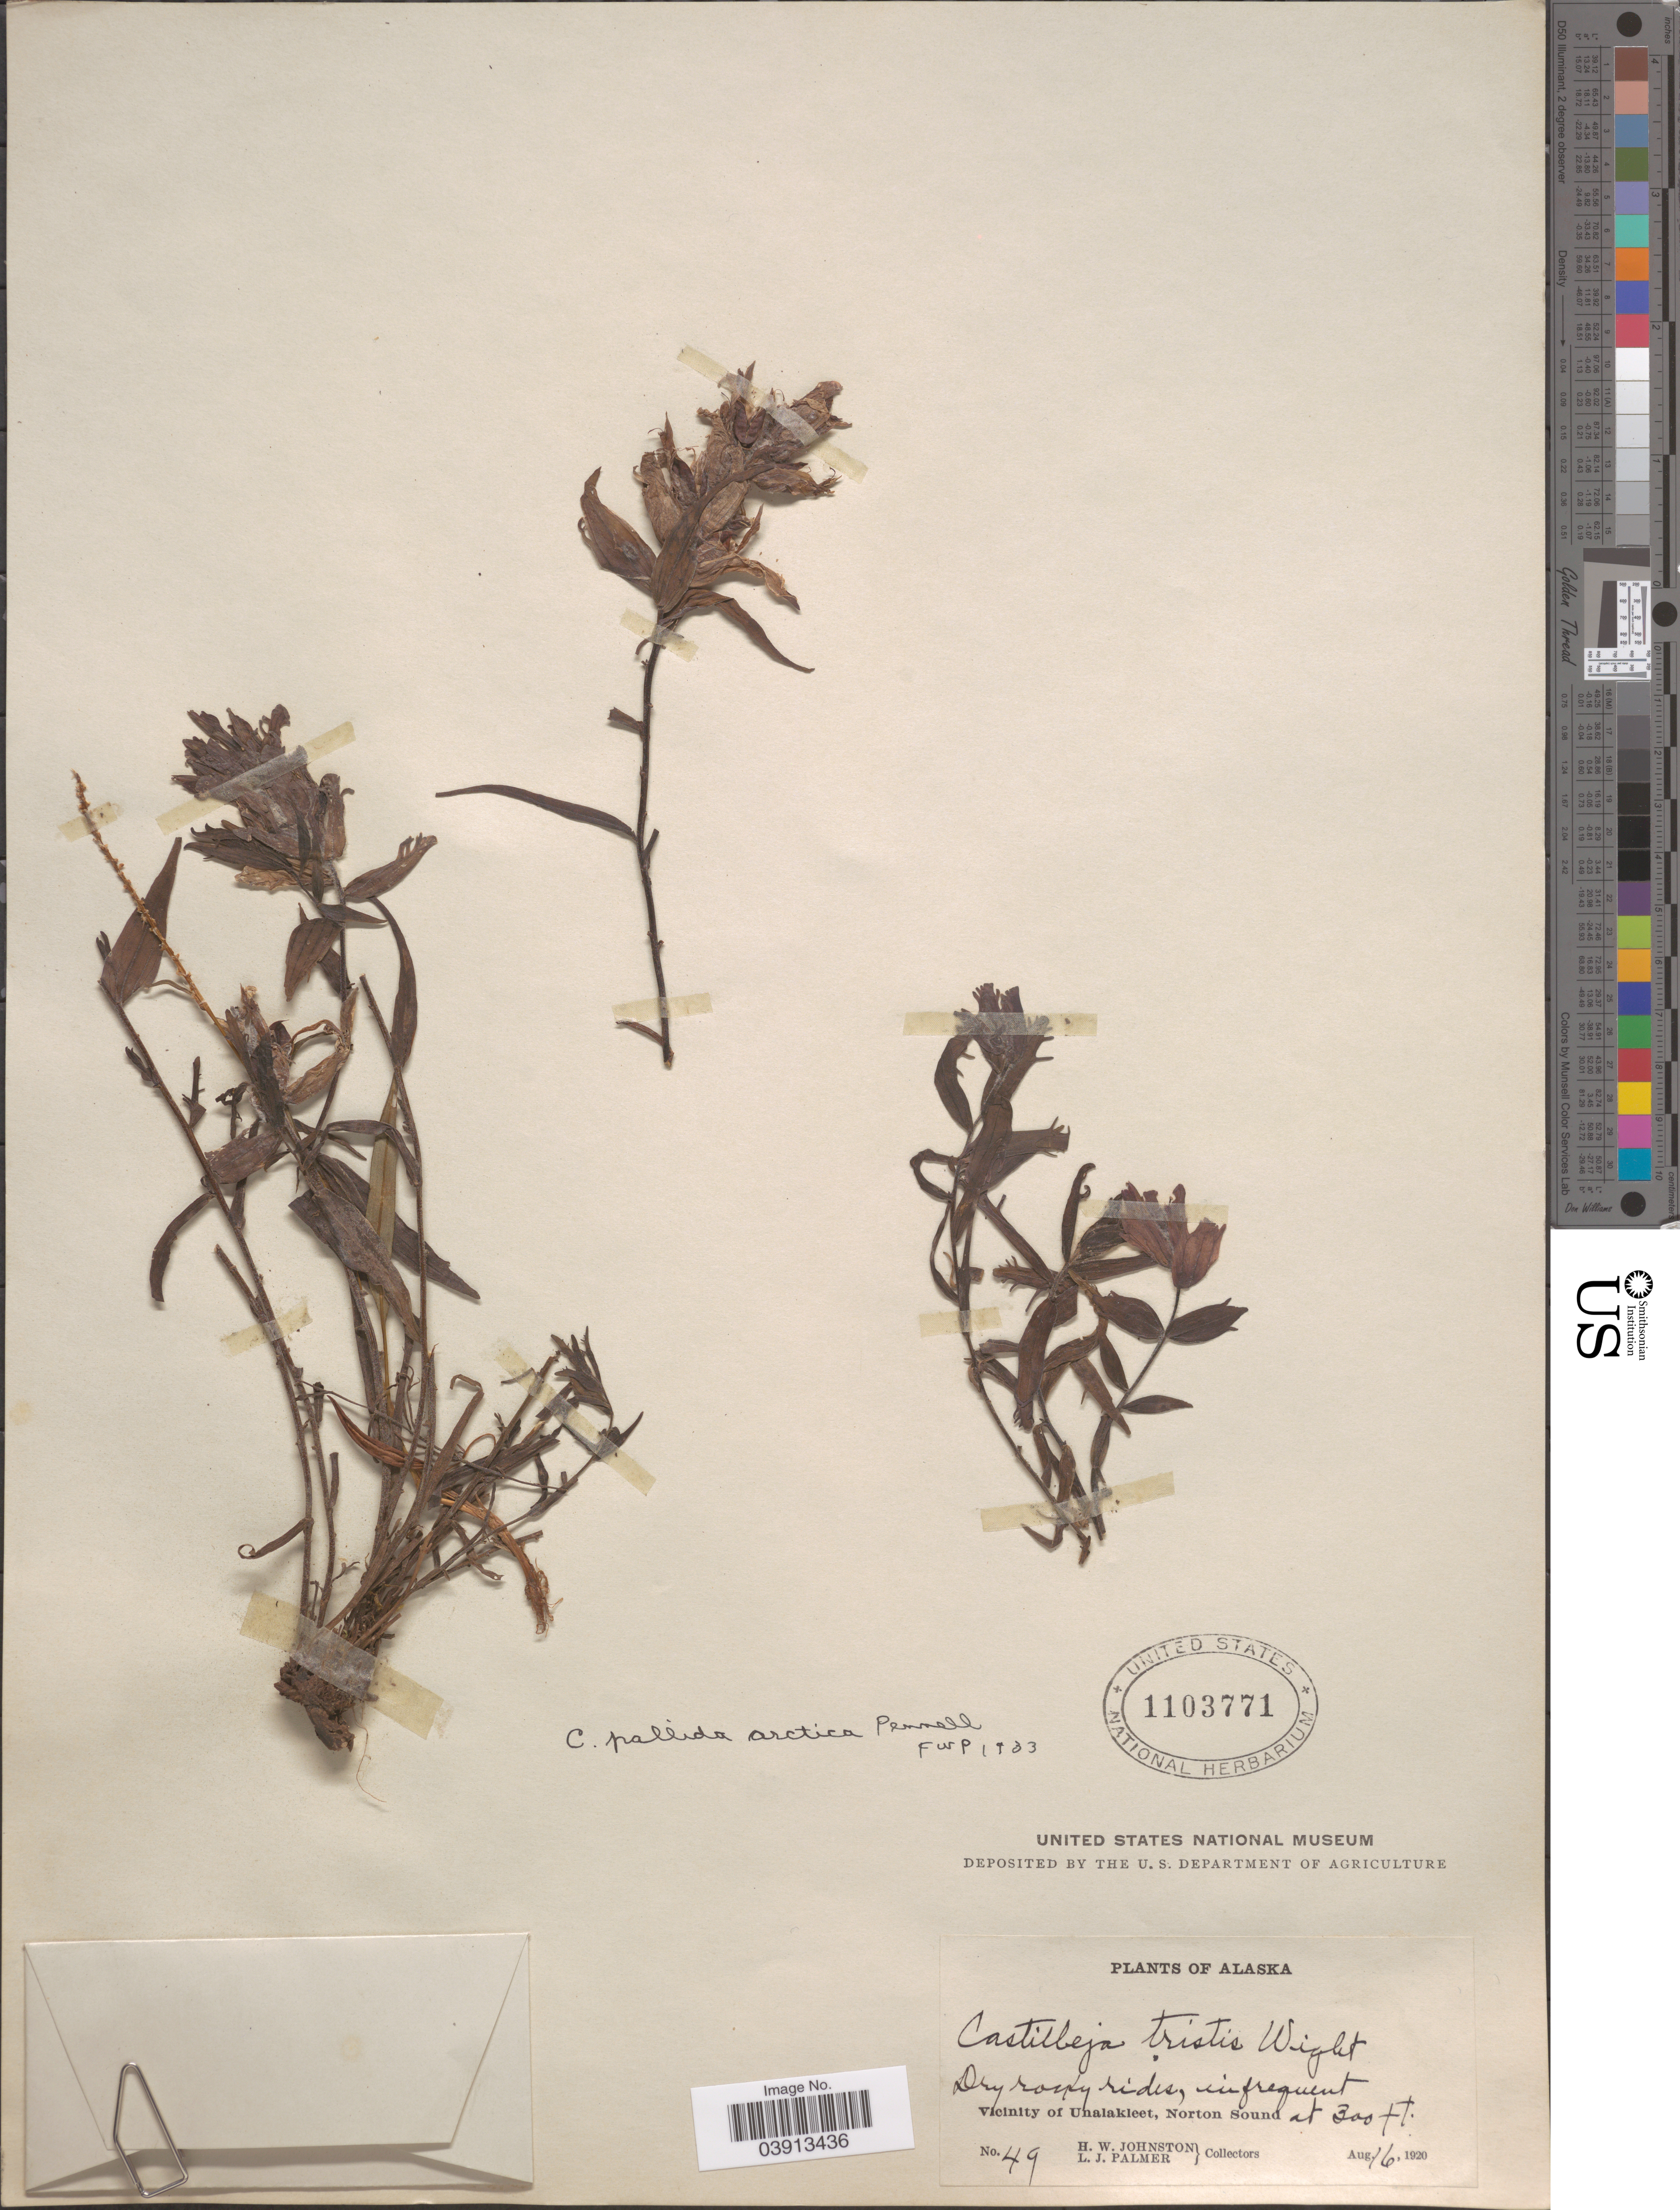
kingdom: Plantae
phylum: Tracheophyta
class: Magnoliopsida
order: Lamiales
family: Orobanchaceae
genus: Castilleja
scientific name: Castilleja pallida var. elegans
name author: (Malte) Pennell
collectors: H. W. Johnston & L. J. Palmer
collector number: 49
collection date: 1920-08-16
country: United States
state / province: Alaska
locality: Vicinity of Unalakleet, Norton Sound.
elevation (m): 91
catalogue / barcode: US 1103771